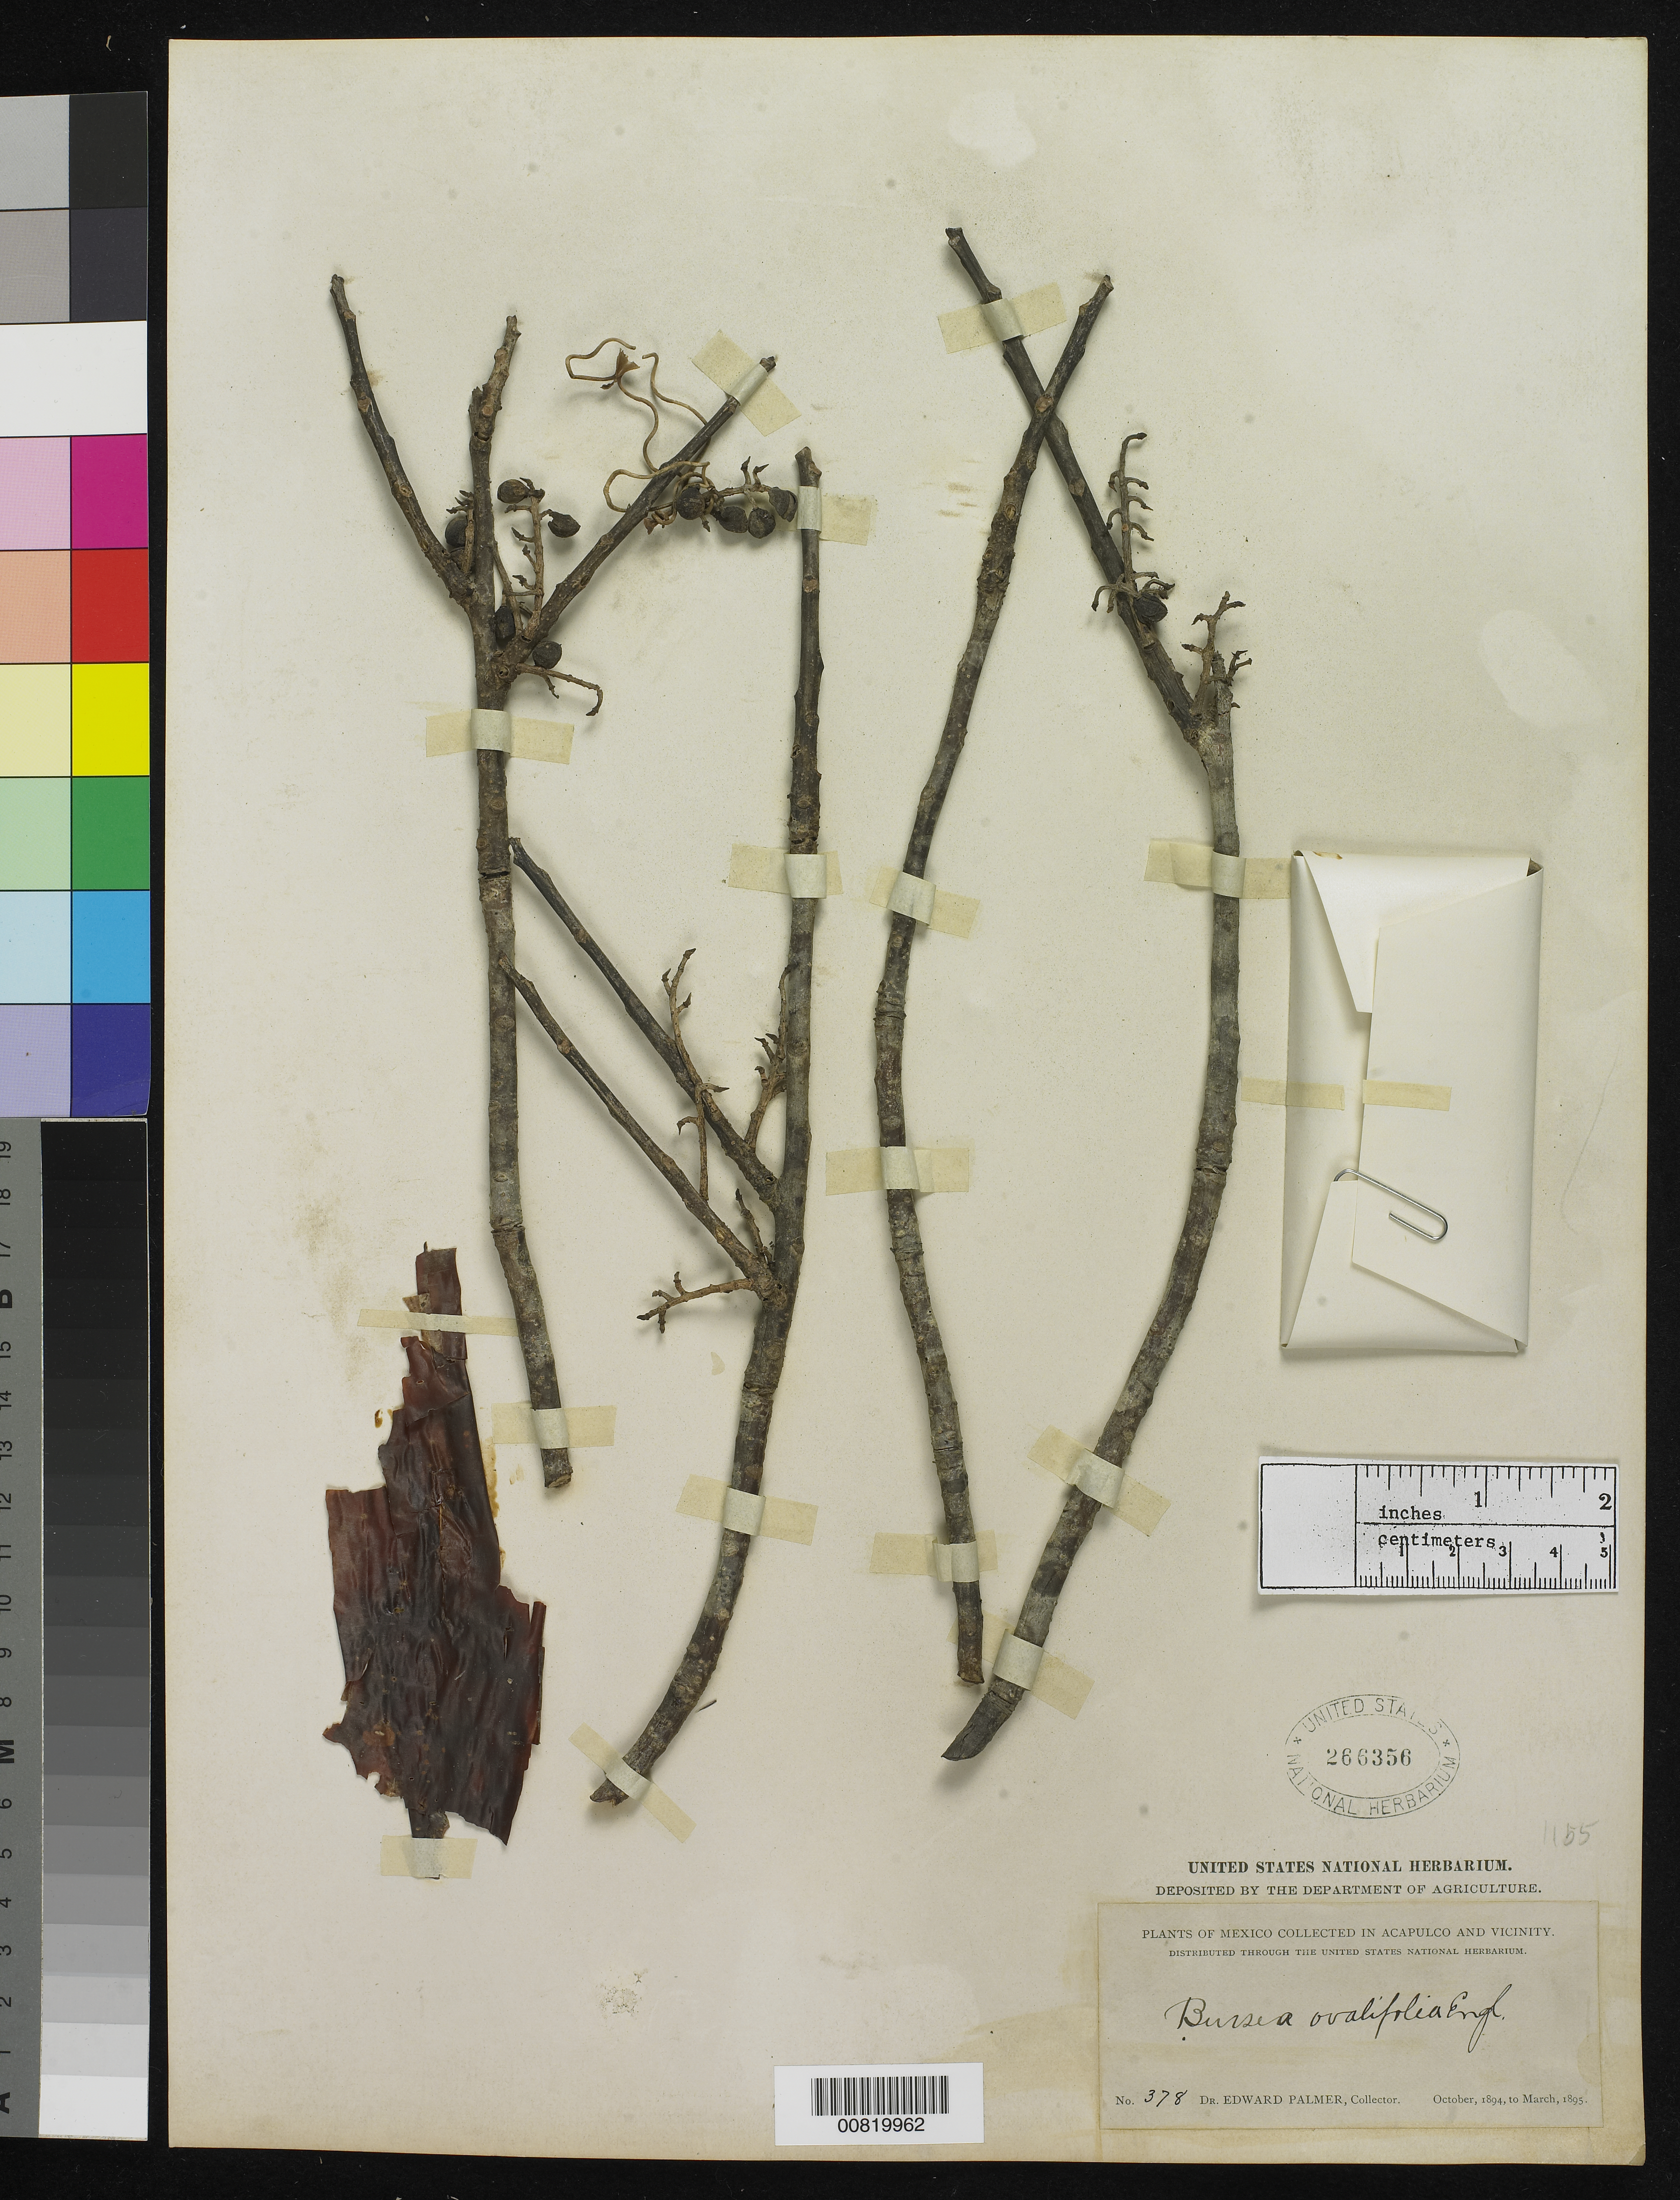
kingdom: Plantae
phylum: Tracheophyta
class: Magnoliopsida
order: Sapindales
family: Burseraceae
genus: Bursera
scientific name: Bursera ovalifolia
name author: (Schltdl.) Engl.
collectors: E. Palmer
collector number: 378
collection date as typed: Oct 1894 to -- Mar 1895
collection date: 1894-10/1895-03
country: Mexico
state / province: Guerrero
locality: Acapulco, Guerrero and vicinity.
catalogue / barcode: US 266356